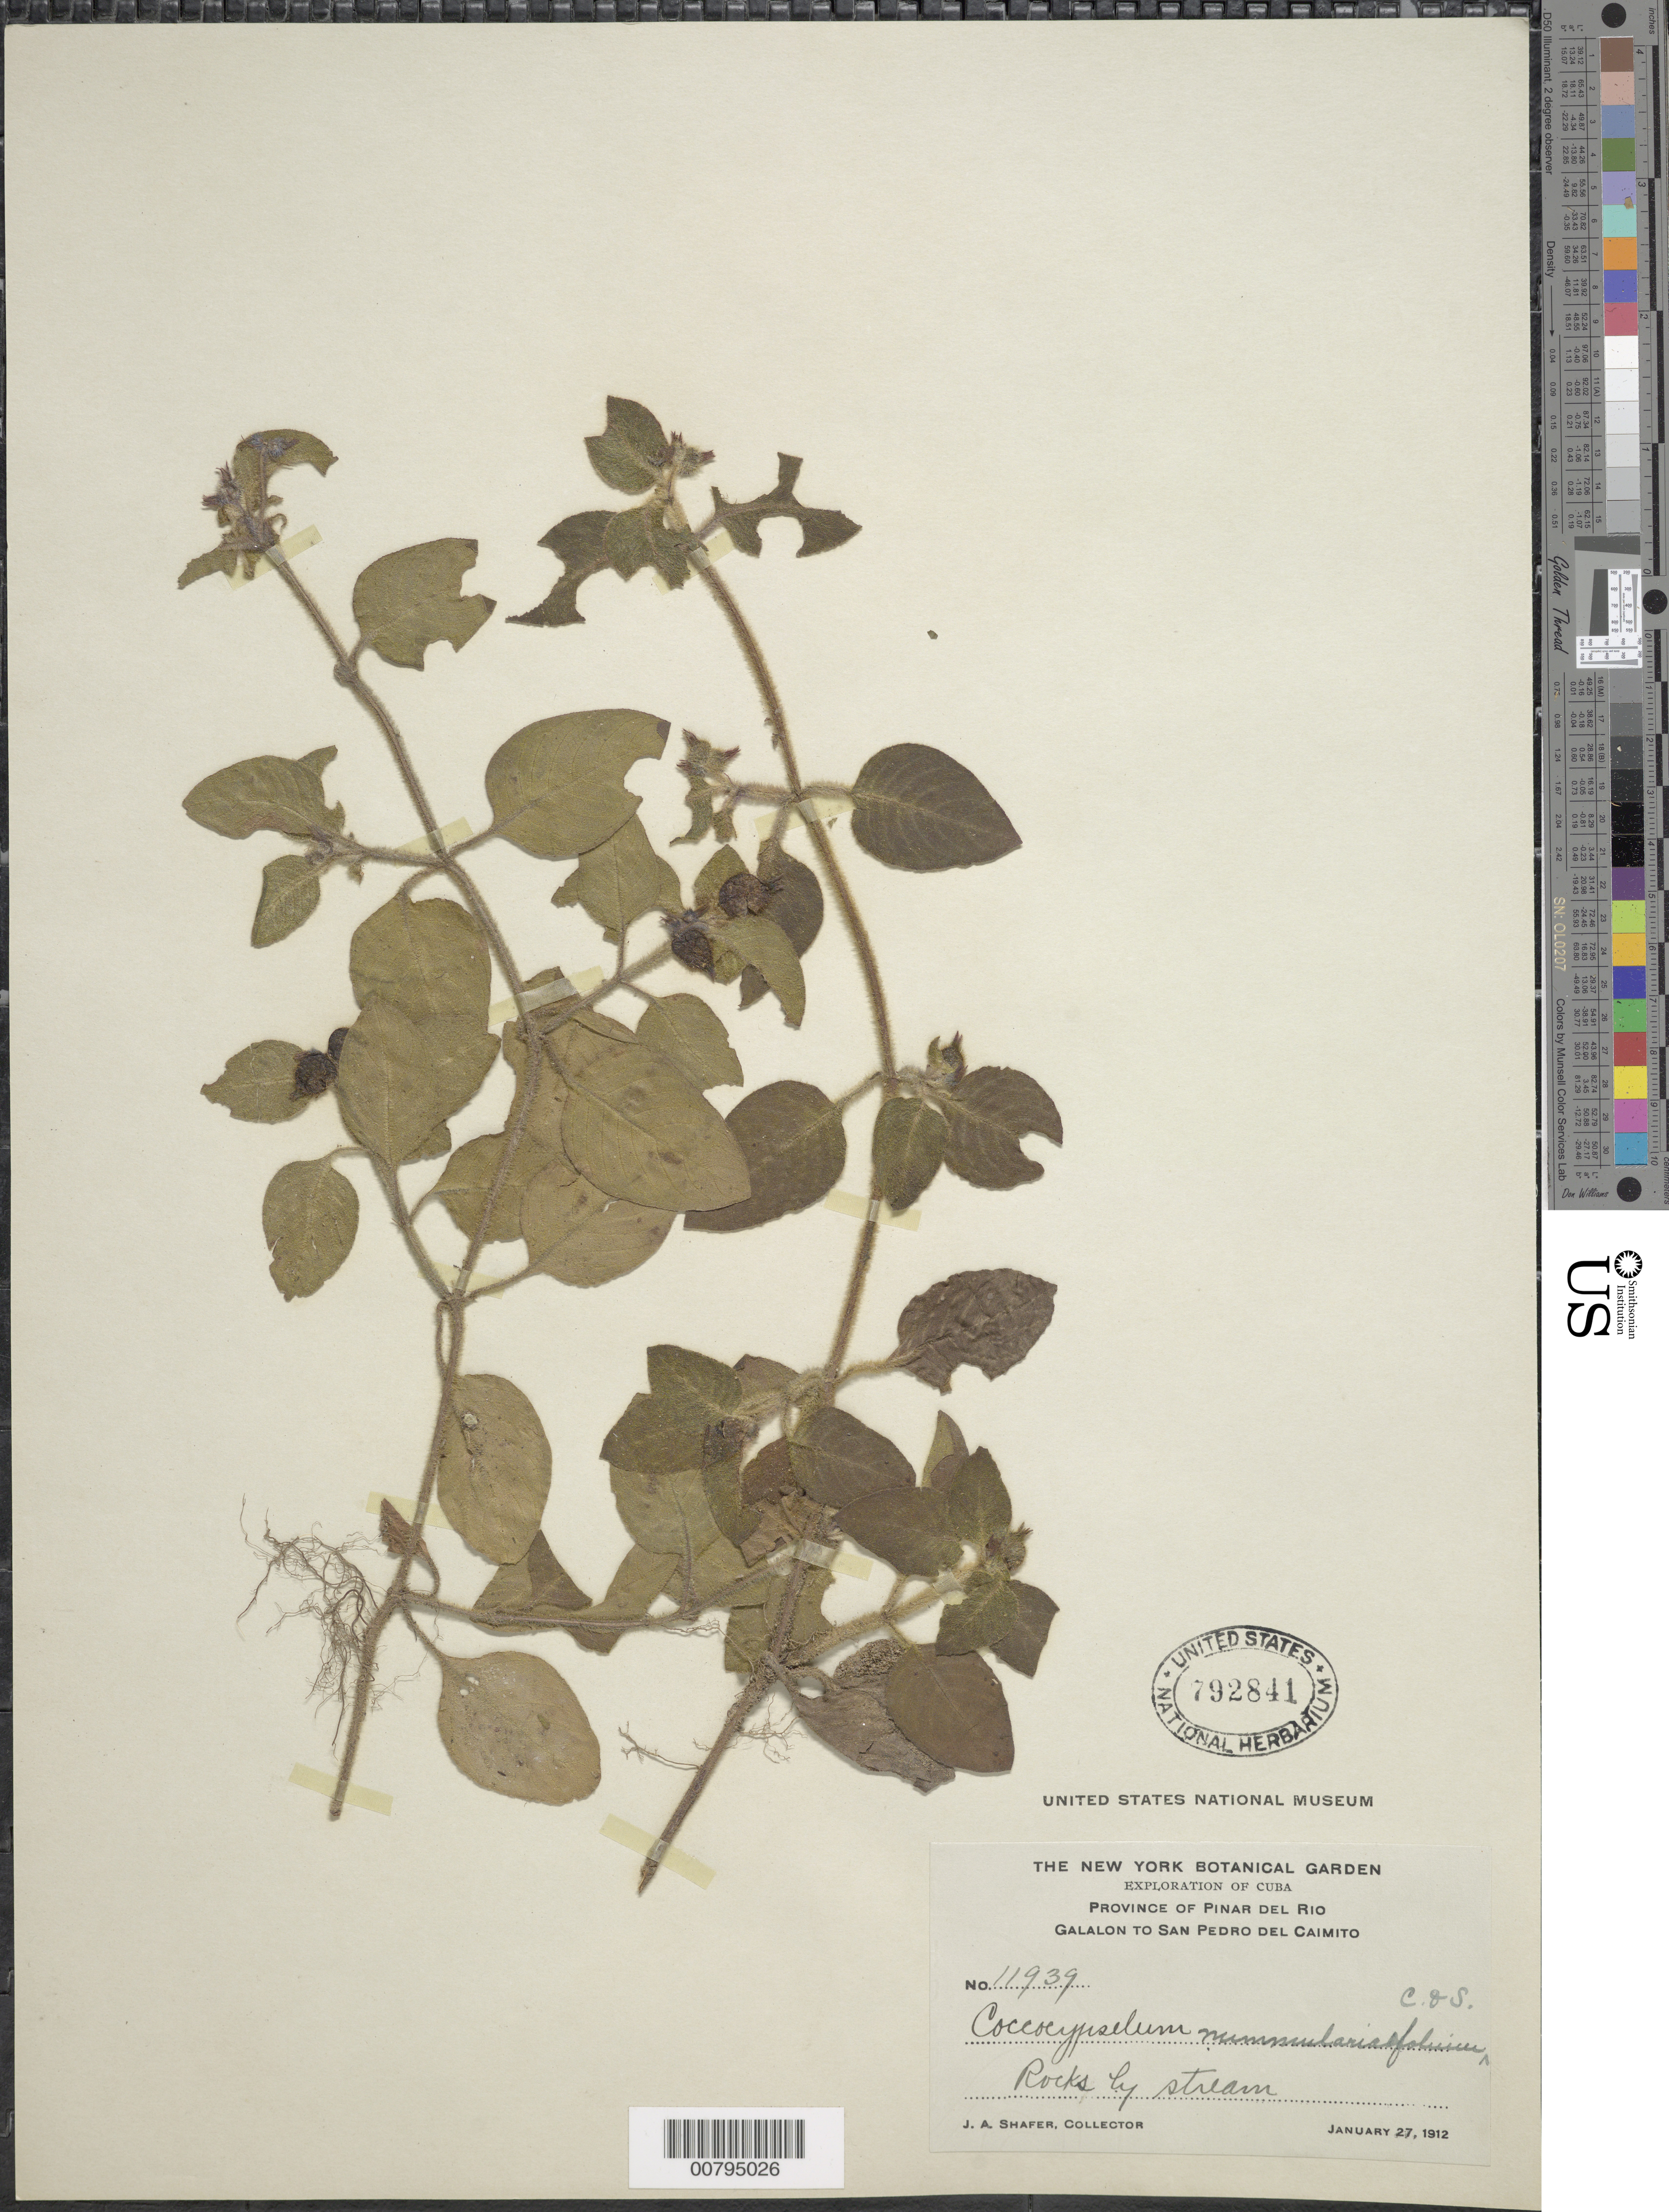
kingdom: Plantae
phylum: Tracheophyta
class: Magnoliopsida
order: Gentianales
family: Rubiaceae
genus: Coccocypselum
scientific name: Coccocypselum cordifolium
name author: Nees & Mart.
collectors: J. A. Shafer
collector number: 11939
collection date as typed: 27 Jan 1912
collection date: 1912-01-27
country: Cuba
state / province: Pinar del Río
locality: Galalon to San Pedro del Caimito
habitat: Rocks by stream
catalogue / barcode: US 792841